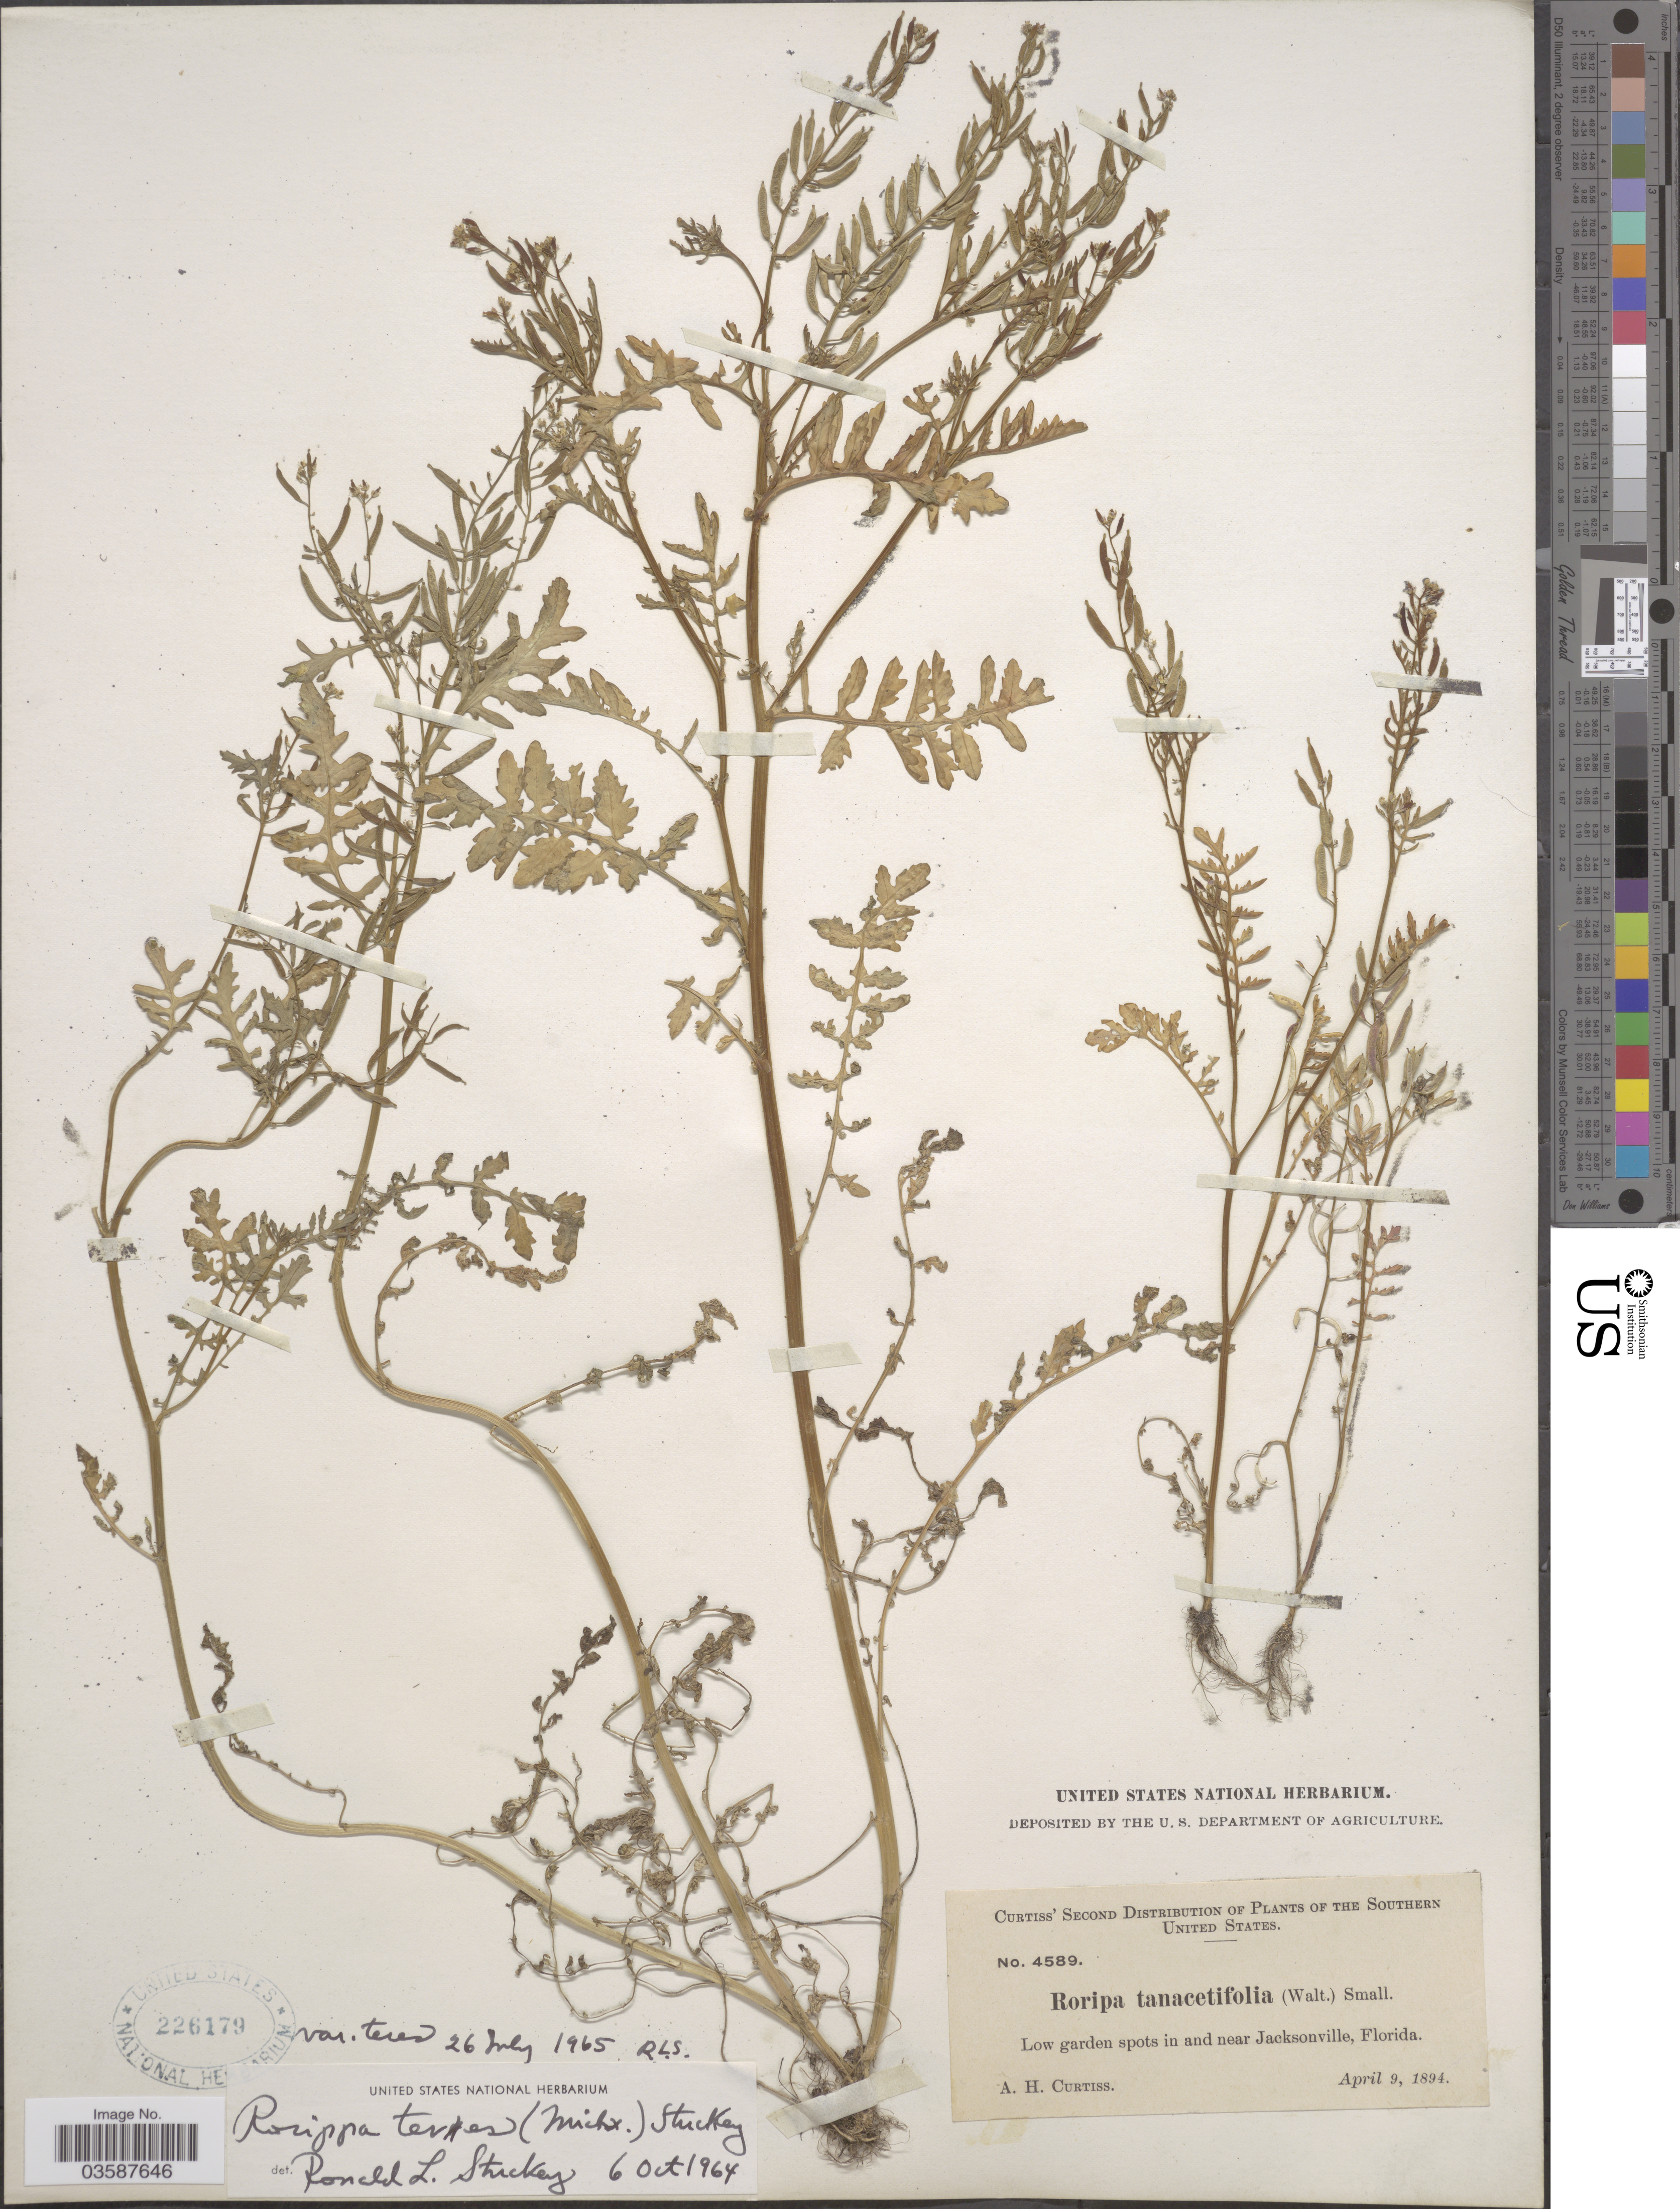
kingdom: Plantae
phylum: Tracheophyta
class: Magnoliopsida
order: Brassicales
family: Brassicaceae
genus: Rorippa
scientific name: Rorippa teres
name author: (Michx.) Stuckey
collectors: A. H. Curtiss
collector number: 4589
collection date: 1894-04-09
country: United States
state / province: Florida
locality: Low garden spots in and near Jacksonville.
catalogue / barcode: US 226179